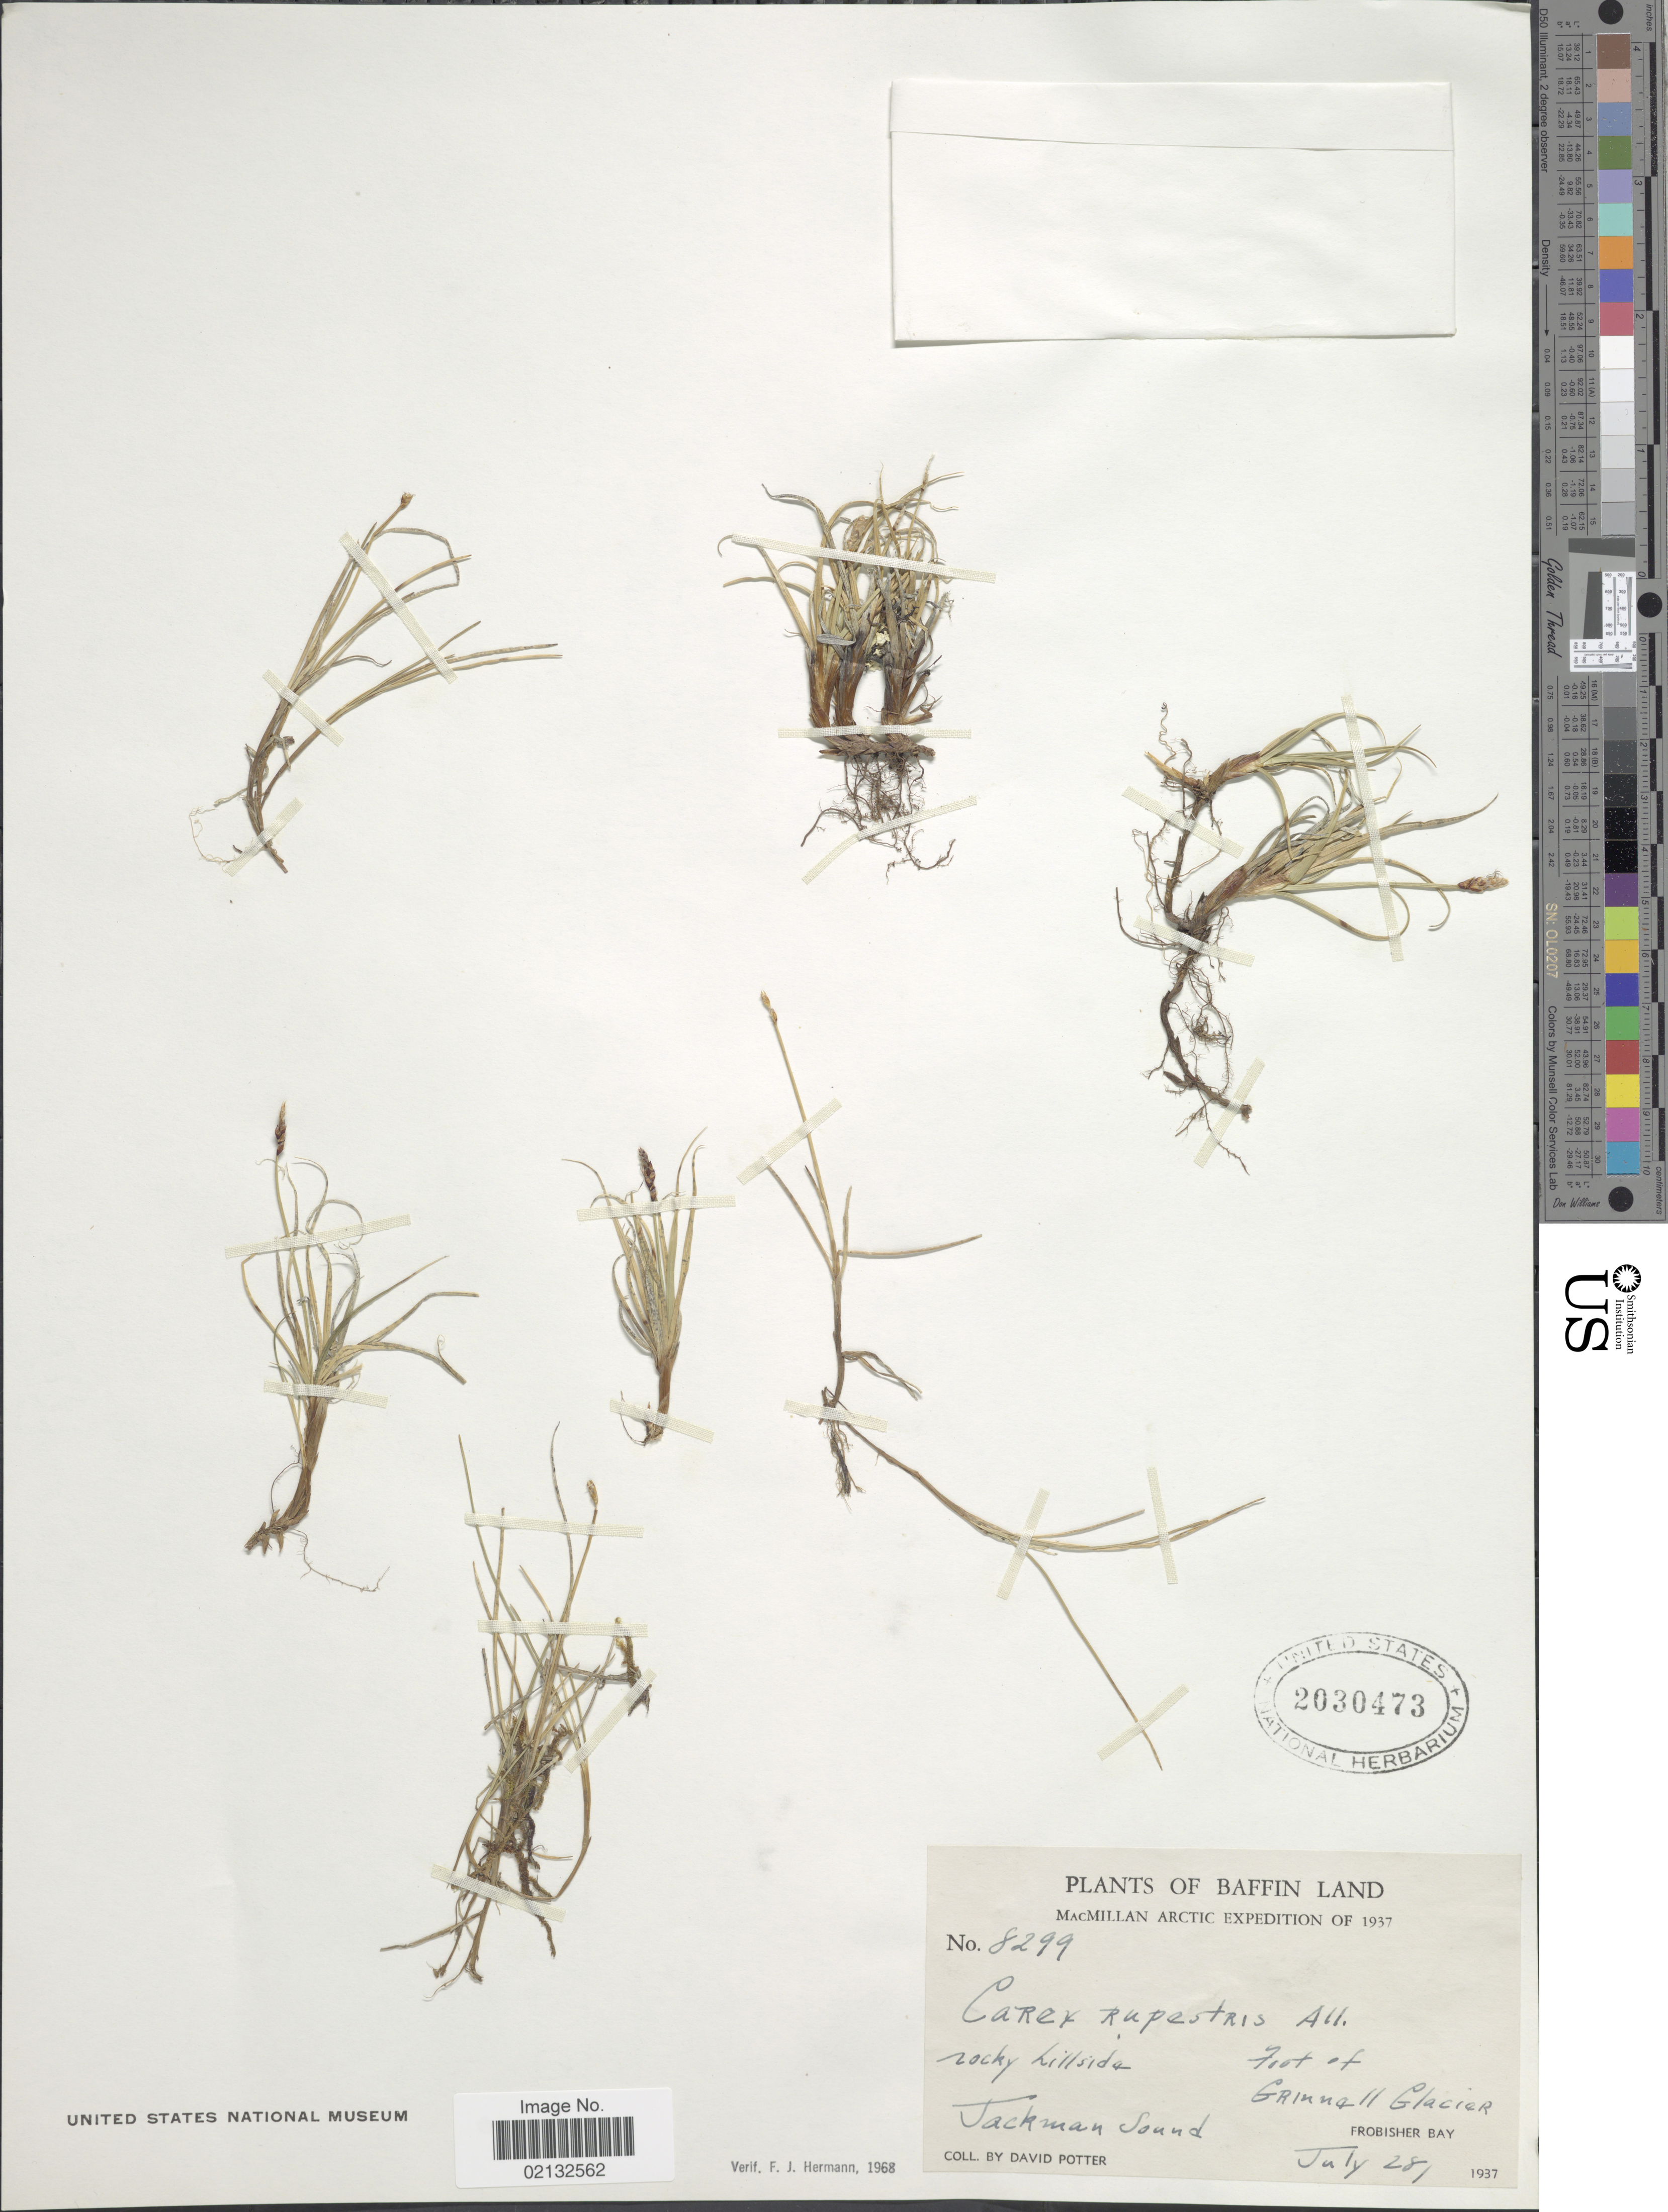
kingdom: Plantae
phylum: Tracheophyta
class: Liliopsida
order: Poales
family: Cyperaceae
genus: Carex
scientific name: Carex rupestris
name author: All.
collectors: D. Potter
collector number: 8299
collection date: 1937-07-28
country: Canada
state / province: Nunavut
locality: Baffin Island. Foot of Grinnall Glacier. Jackman Sound. Frobisher Bay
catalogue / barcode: US 2030473